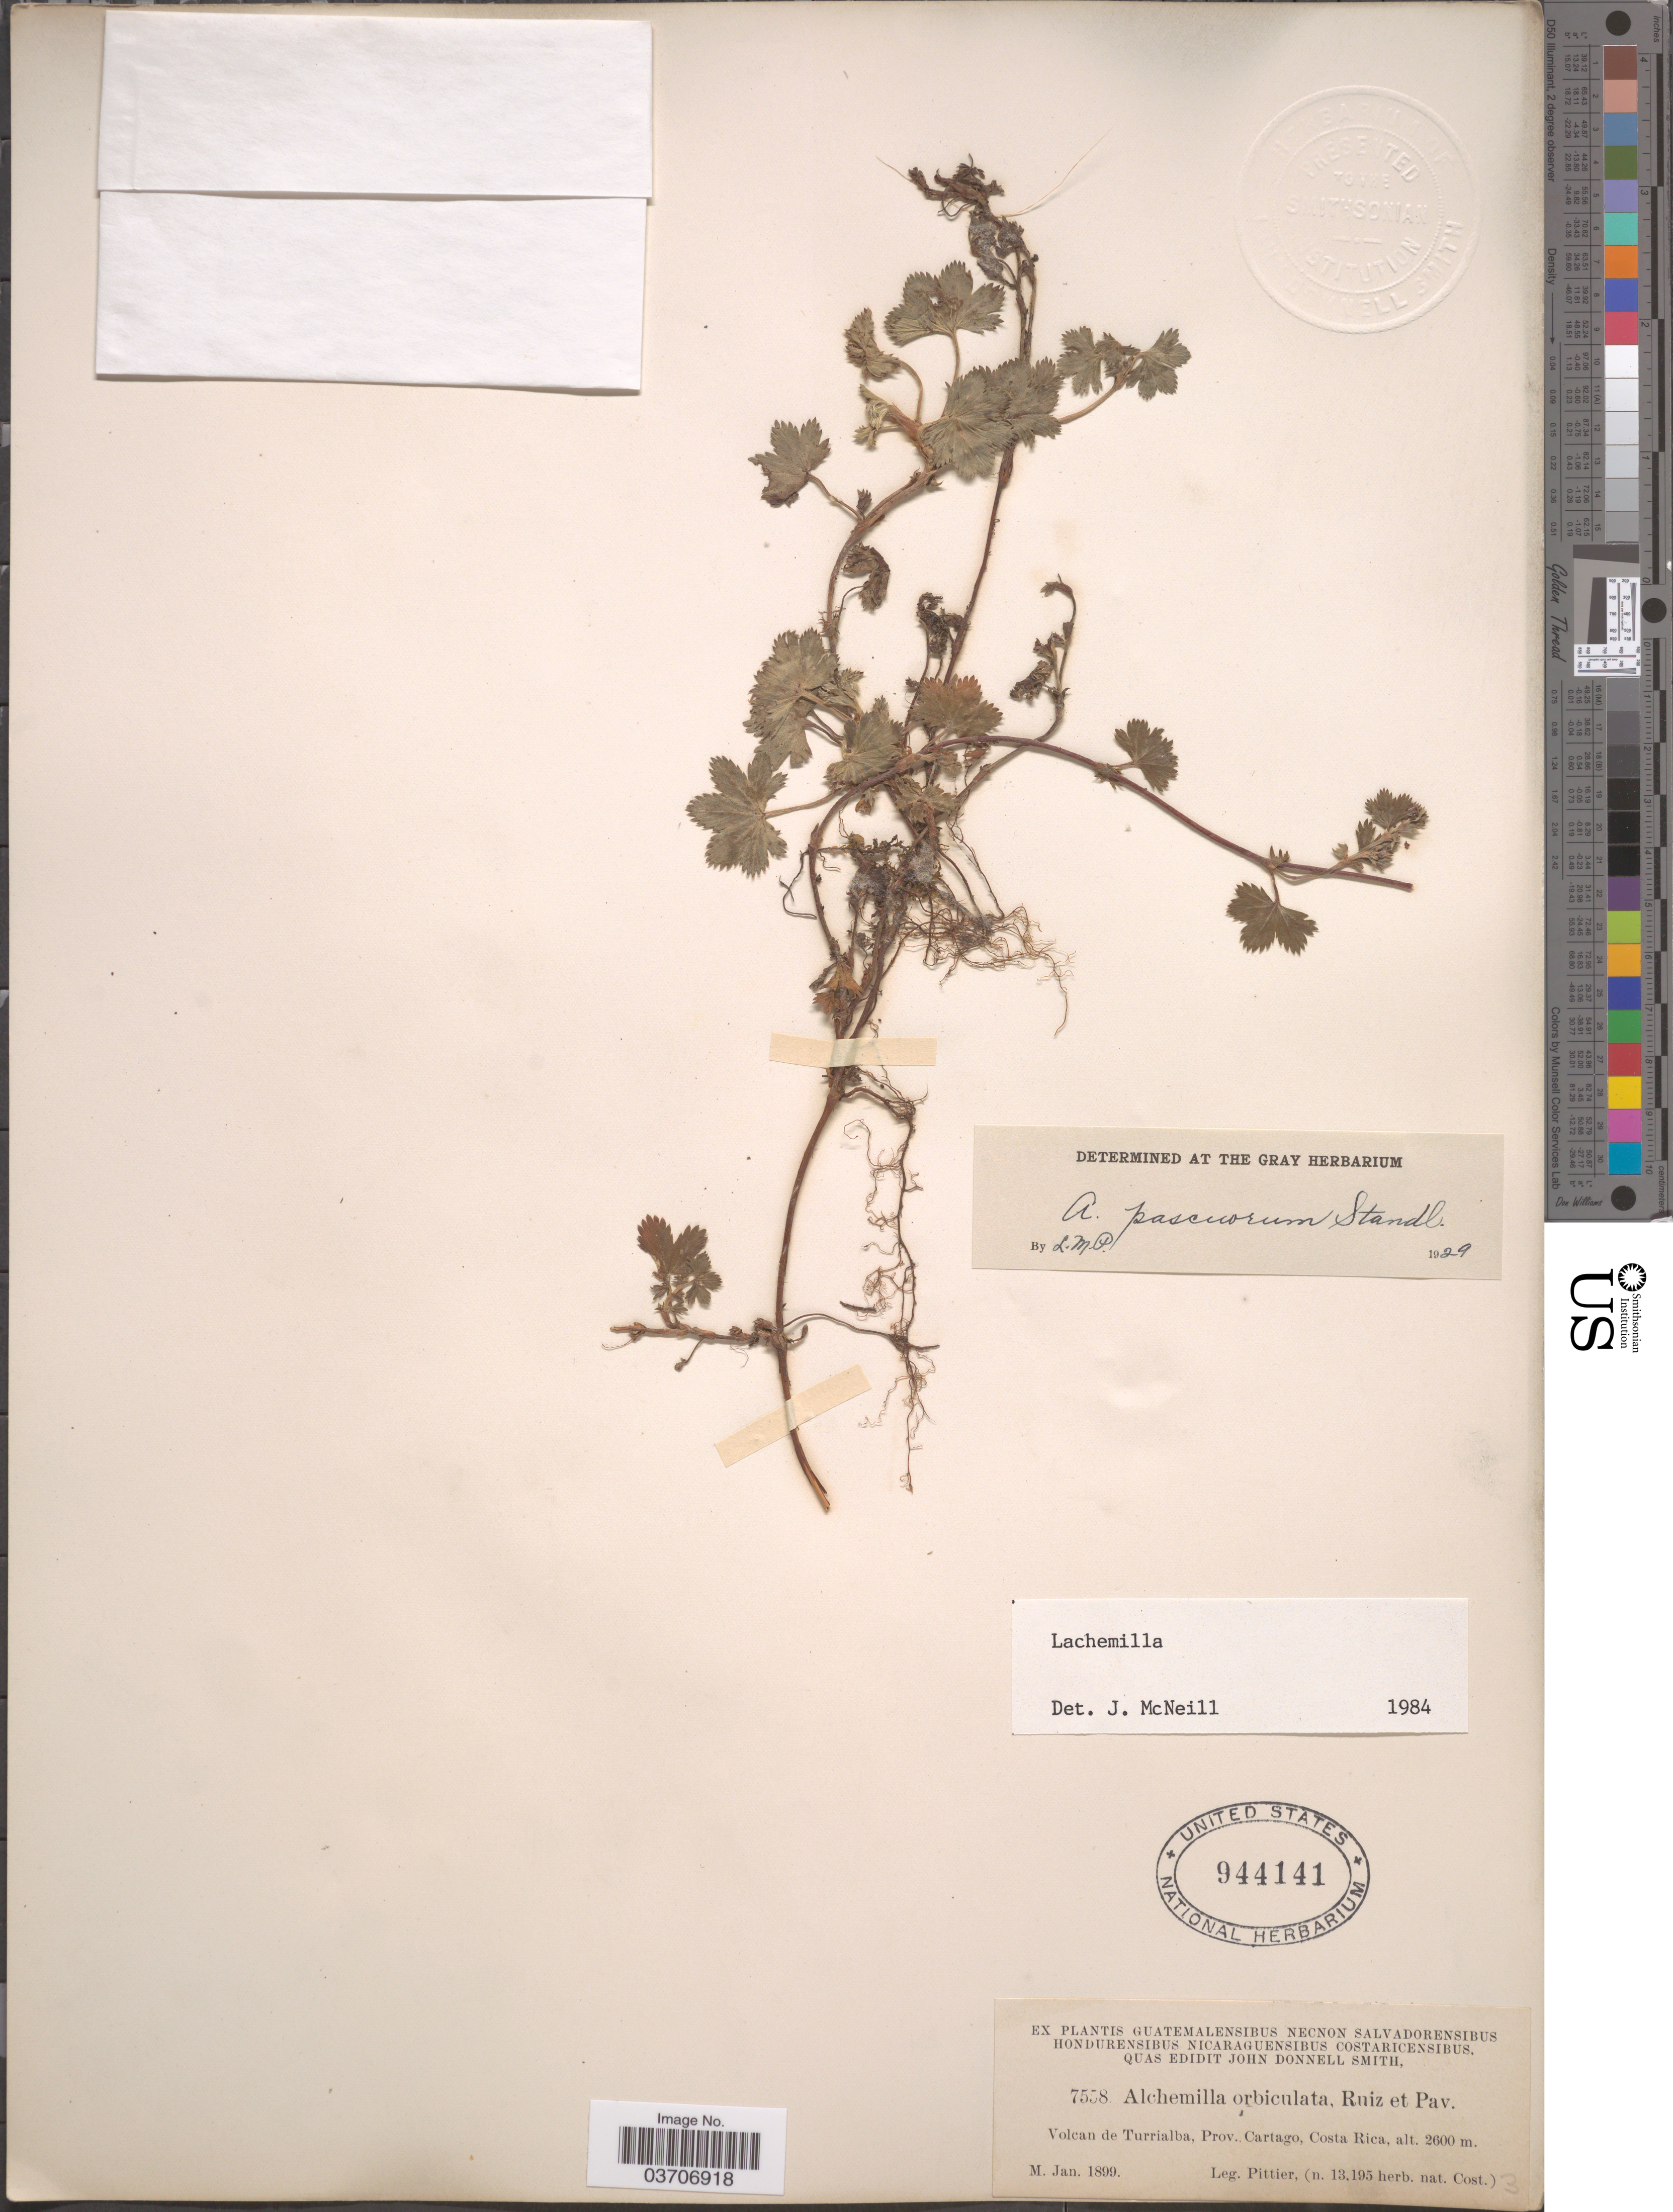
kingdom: Plantae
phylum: Tracheophyta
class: Magnoliopsida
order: Rosales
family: Rosaceae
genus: Lachemilla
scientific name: Lachemilla sp.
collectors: Pittier, --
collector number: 7558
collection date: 1899-01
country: Costa Rica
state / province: Cartago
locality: Volcan de Turrialba.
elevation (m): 2600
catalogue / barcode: US 944141